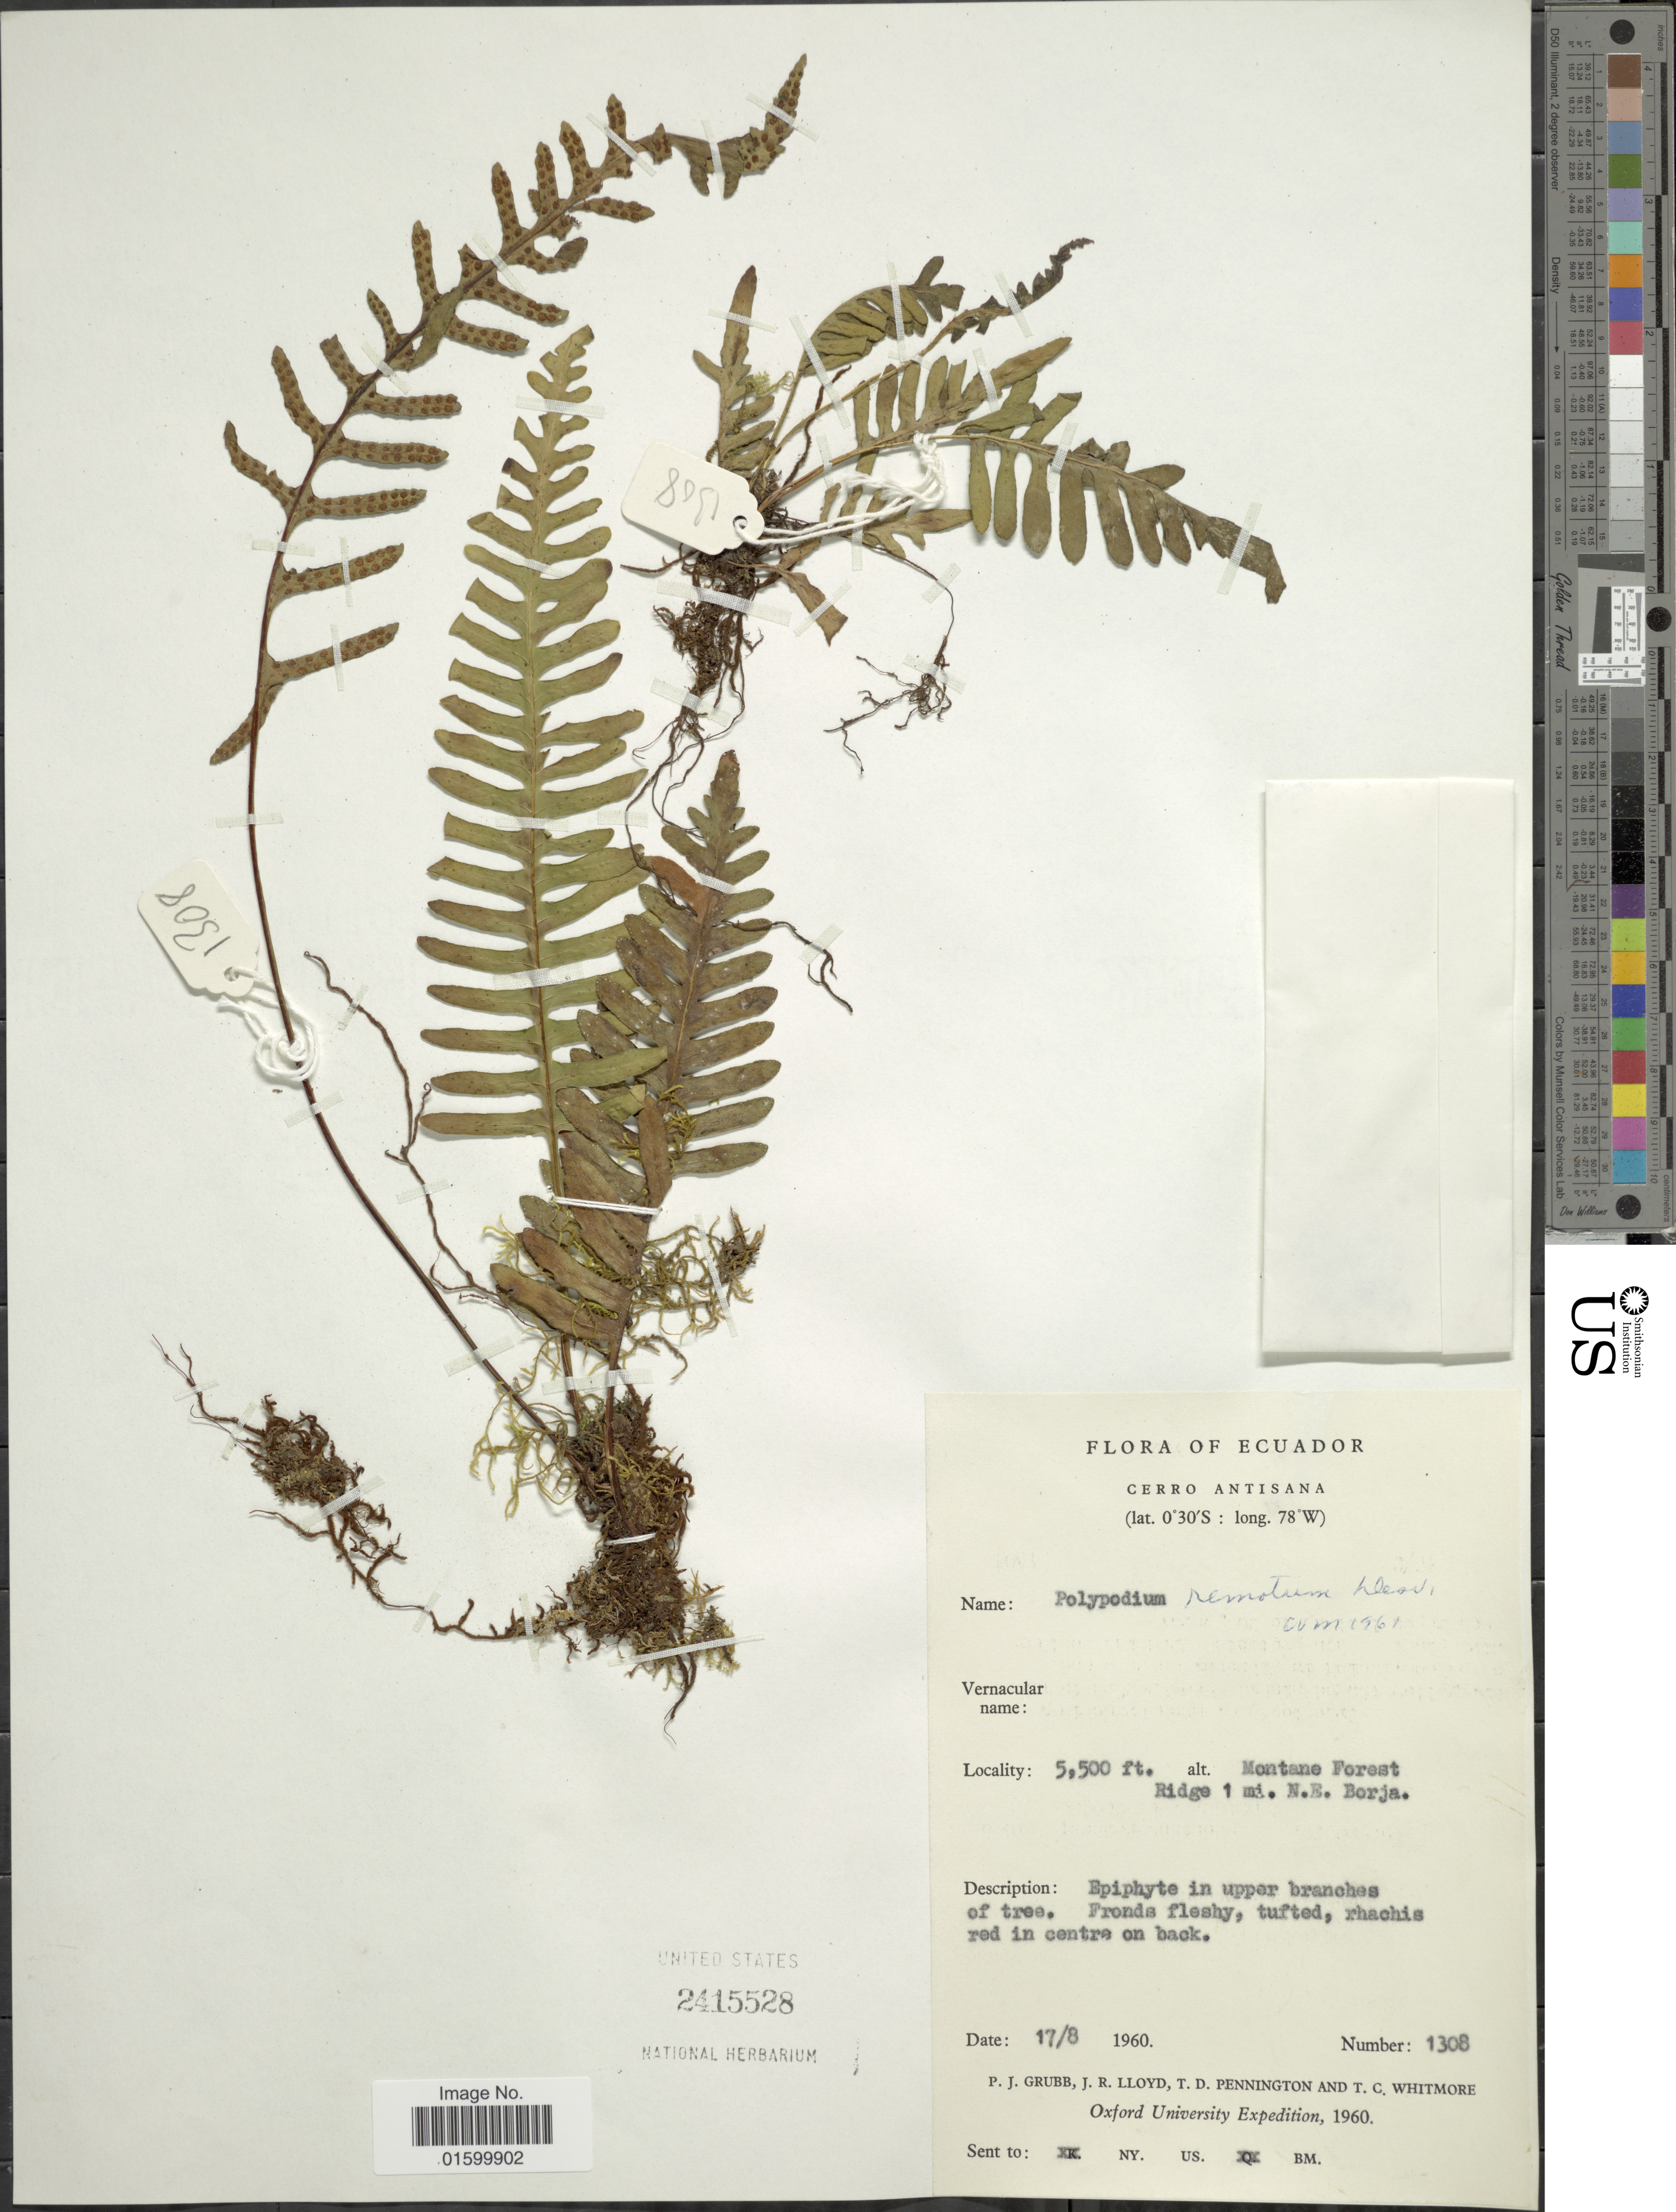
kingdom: Plantae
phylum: Tracheophyta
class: Polypodiopsida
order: Polypodiales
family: Polypodiaceae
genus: Pleopeltis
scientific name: Pleopeltis remota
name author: (Desv.) A.R. Sm.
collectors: P. J. Grubb, J. R. Lloyd, T. D. Pennington & T. C. Whitmore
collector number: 1308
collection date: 1960-08-17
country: Ecuador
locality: Cerro Antisana, Montane Forest, ridge 1 mi. N. E. Borja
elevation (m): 1676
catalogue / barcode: US 2415528